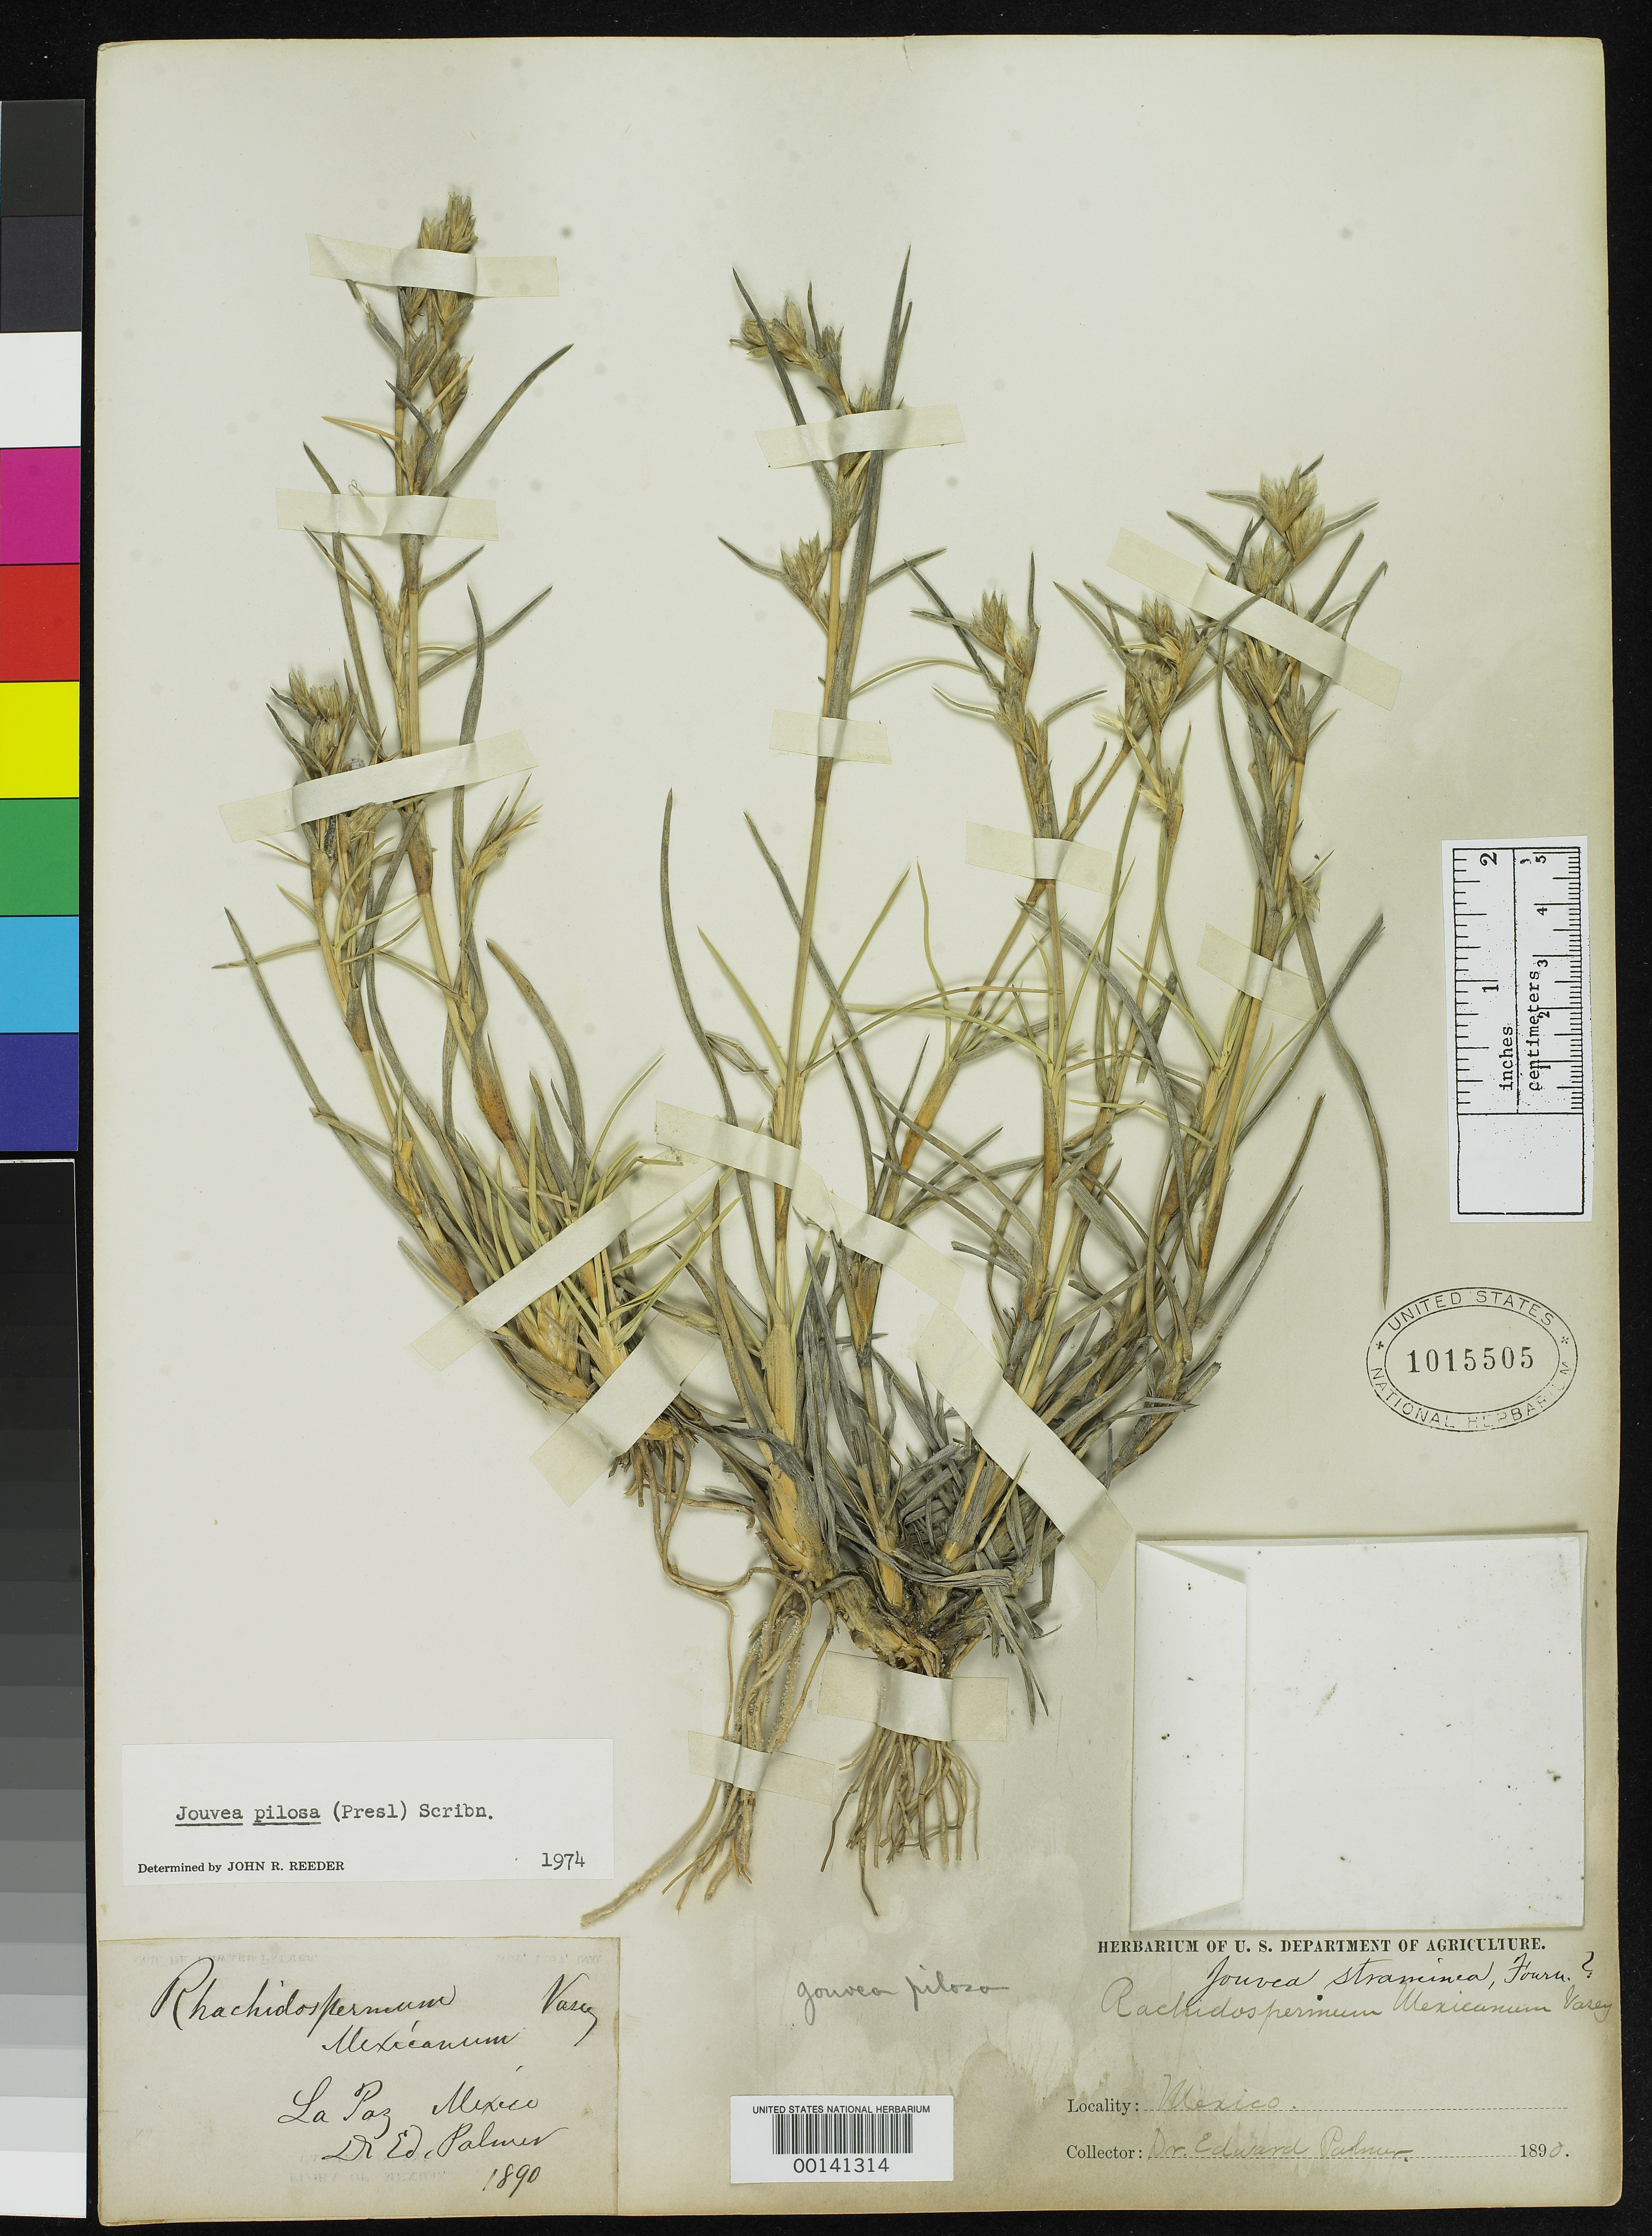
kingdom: Plantae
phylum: Tracheophyta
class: Liliopsida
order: Poales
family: Poaceae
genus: Rhachidospermum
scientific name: Rhachidospermum mexicanum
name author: Vasey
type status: Isotype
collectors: E. Palmer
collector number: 124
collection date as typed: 1890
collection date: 1890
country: Mexico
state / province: Baja California Sur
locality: La Paz.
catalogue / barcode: US 1015505